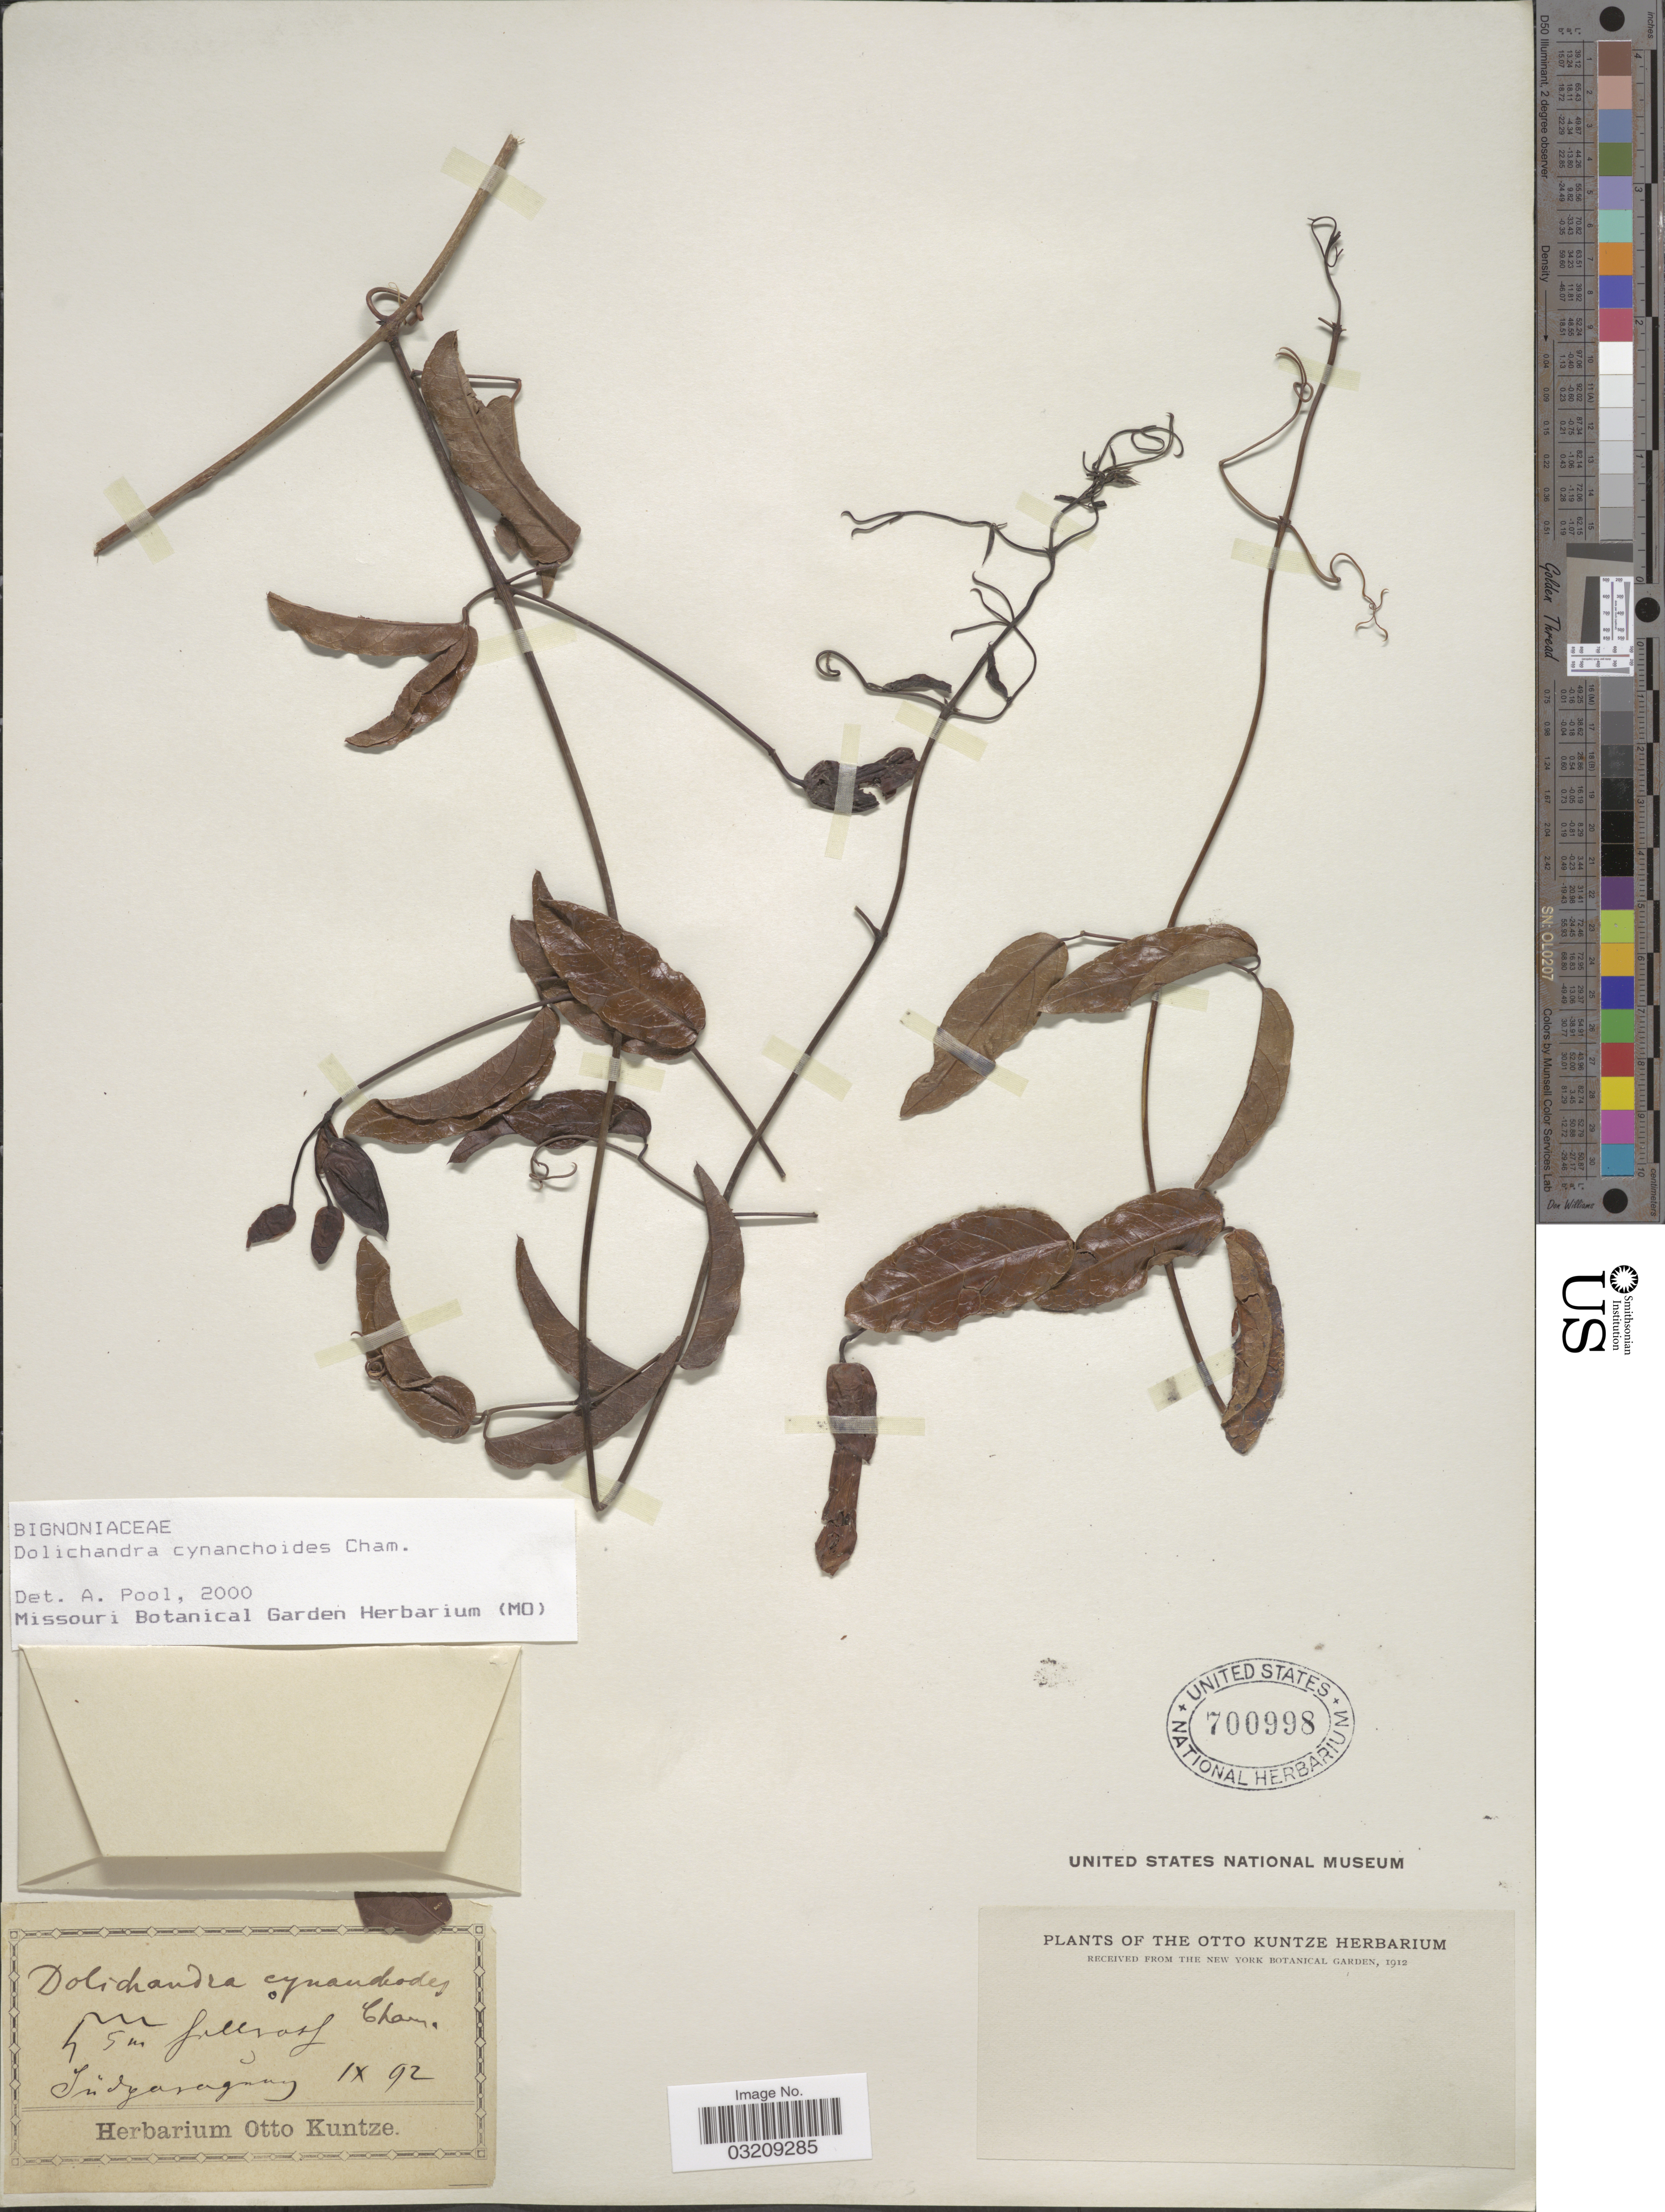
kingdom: Plantae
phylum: Tracheophyta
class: Magnoliopsida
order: Lamiales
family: Bignoniaceae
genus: Dolichandra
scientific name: Dolichandra cynanchoides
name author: Cham.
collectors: ex herb. Otto Kuntze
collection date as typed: Transcribed d/m/y: /9/92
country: Paraguay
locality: Sudparaguay.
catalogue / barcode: US 700998